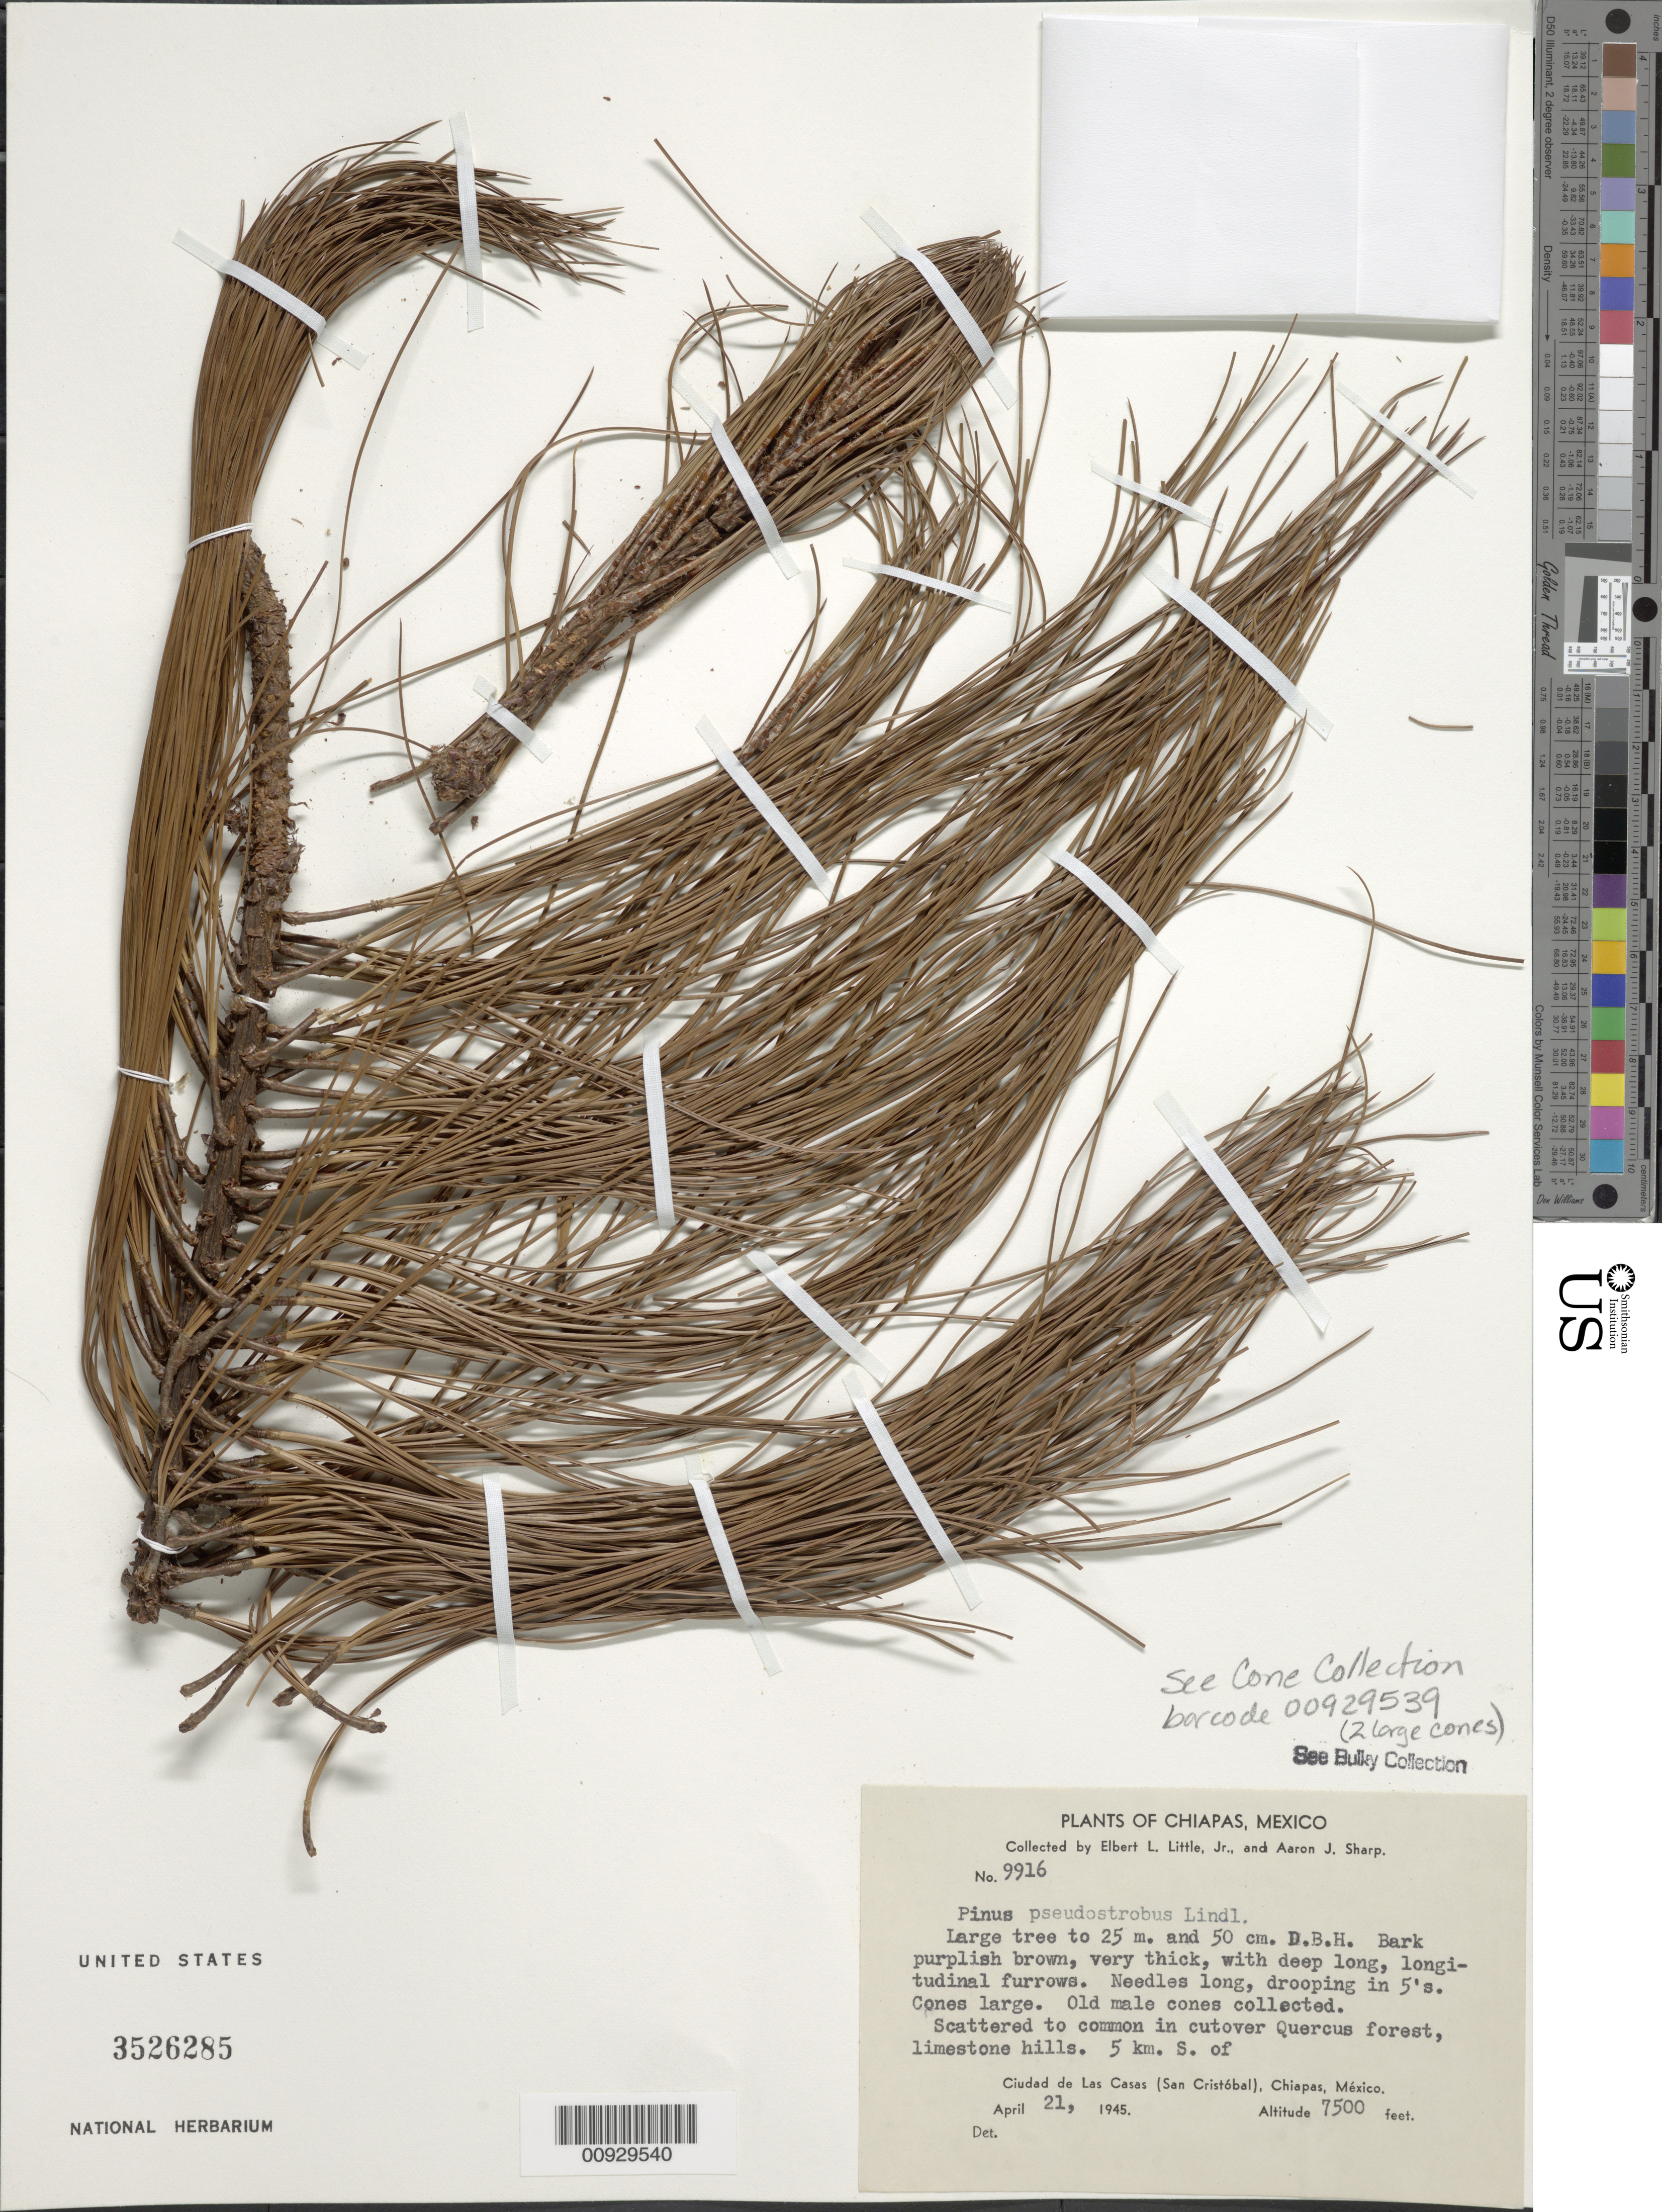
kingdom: Plantae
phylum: Tracheophyta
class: Pinopsida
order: Pinales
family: Pinaceae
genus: Pinus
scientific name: Pinus pseudostrobus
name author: Lindl.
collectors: E. L. Little & A. J. Sharp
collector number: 9916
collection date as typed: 21 Apr 1945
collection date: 1945-04-21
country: Mexico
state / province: Chiapas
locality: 5 km. S of Ciudad de las Casas (San Cristóbal).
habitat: In cutover Quercus forest, limestone hills.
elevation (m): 2286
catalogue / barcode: US 3526285